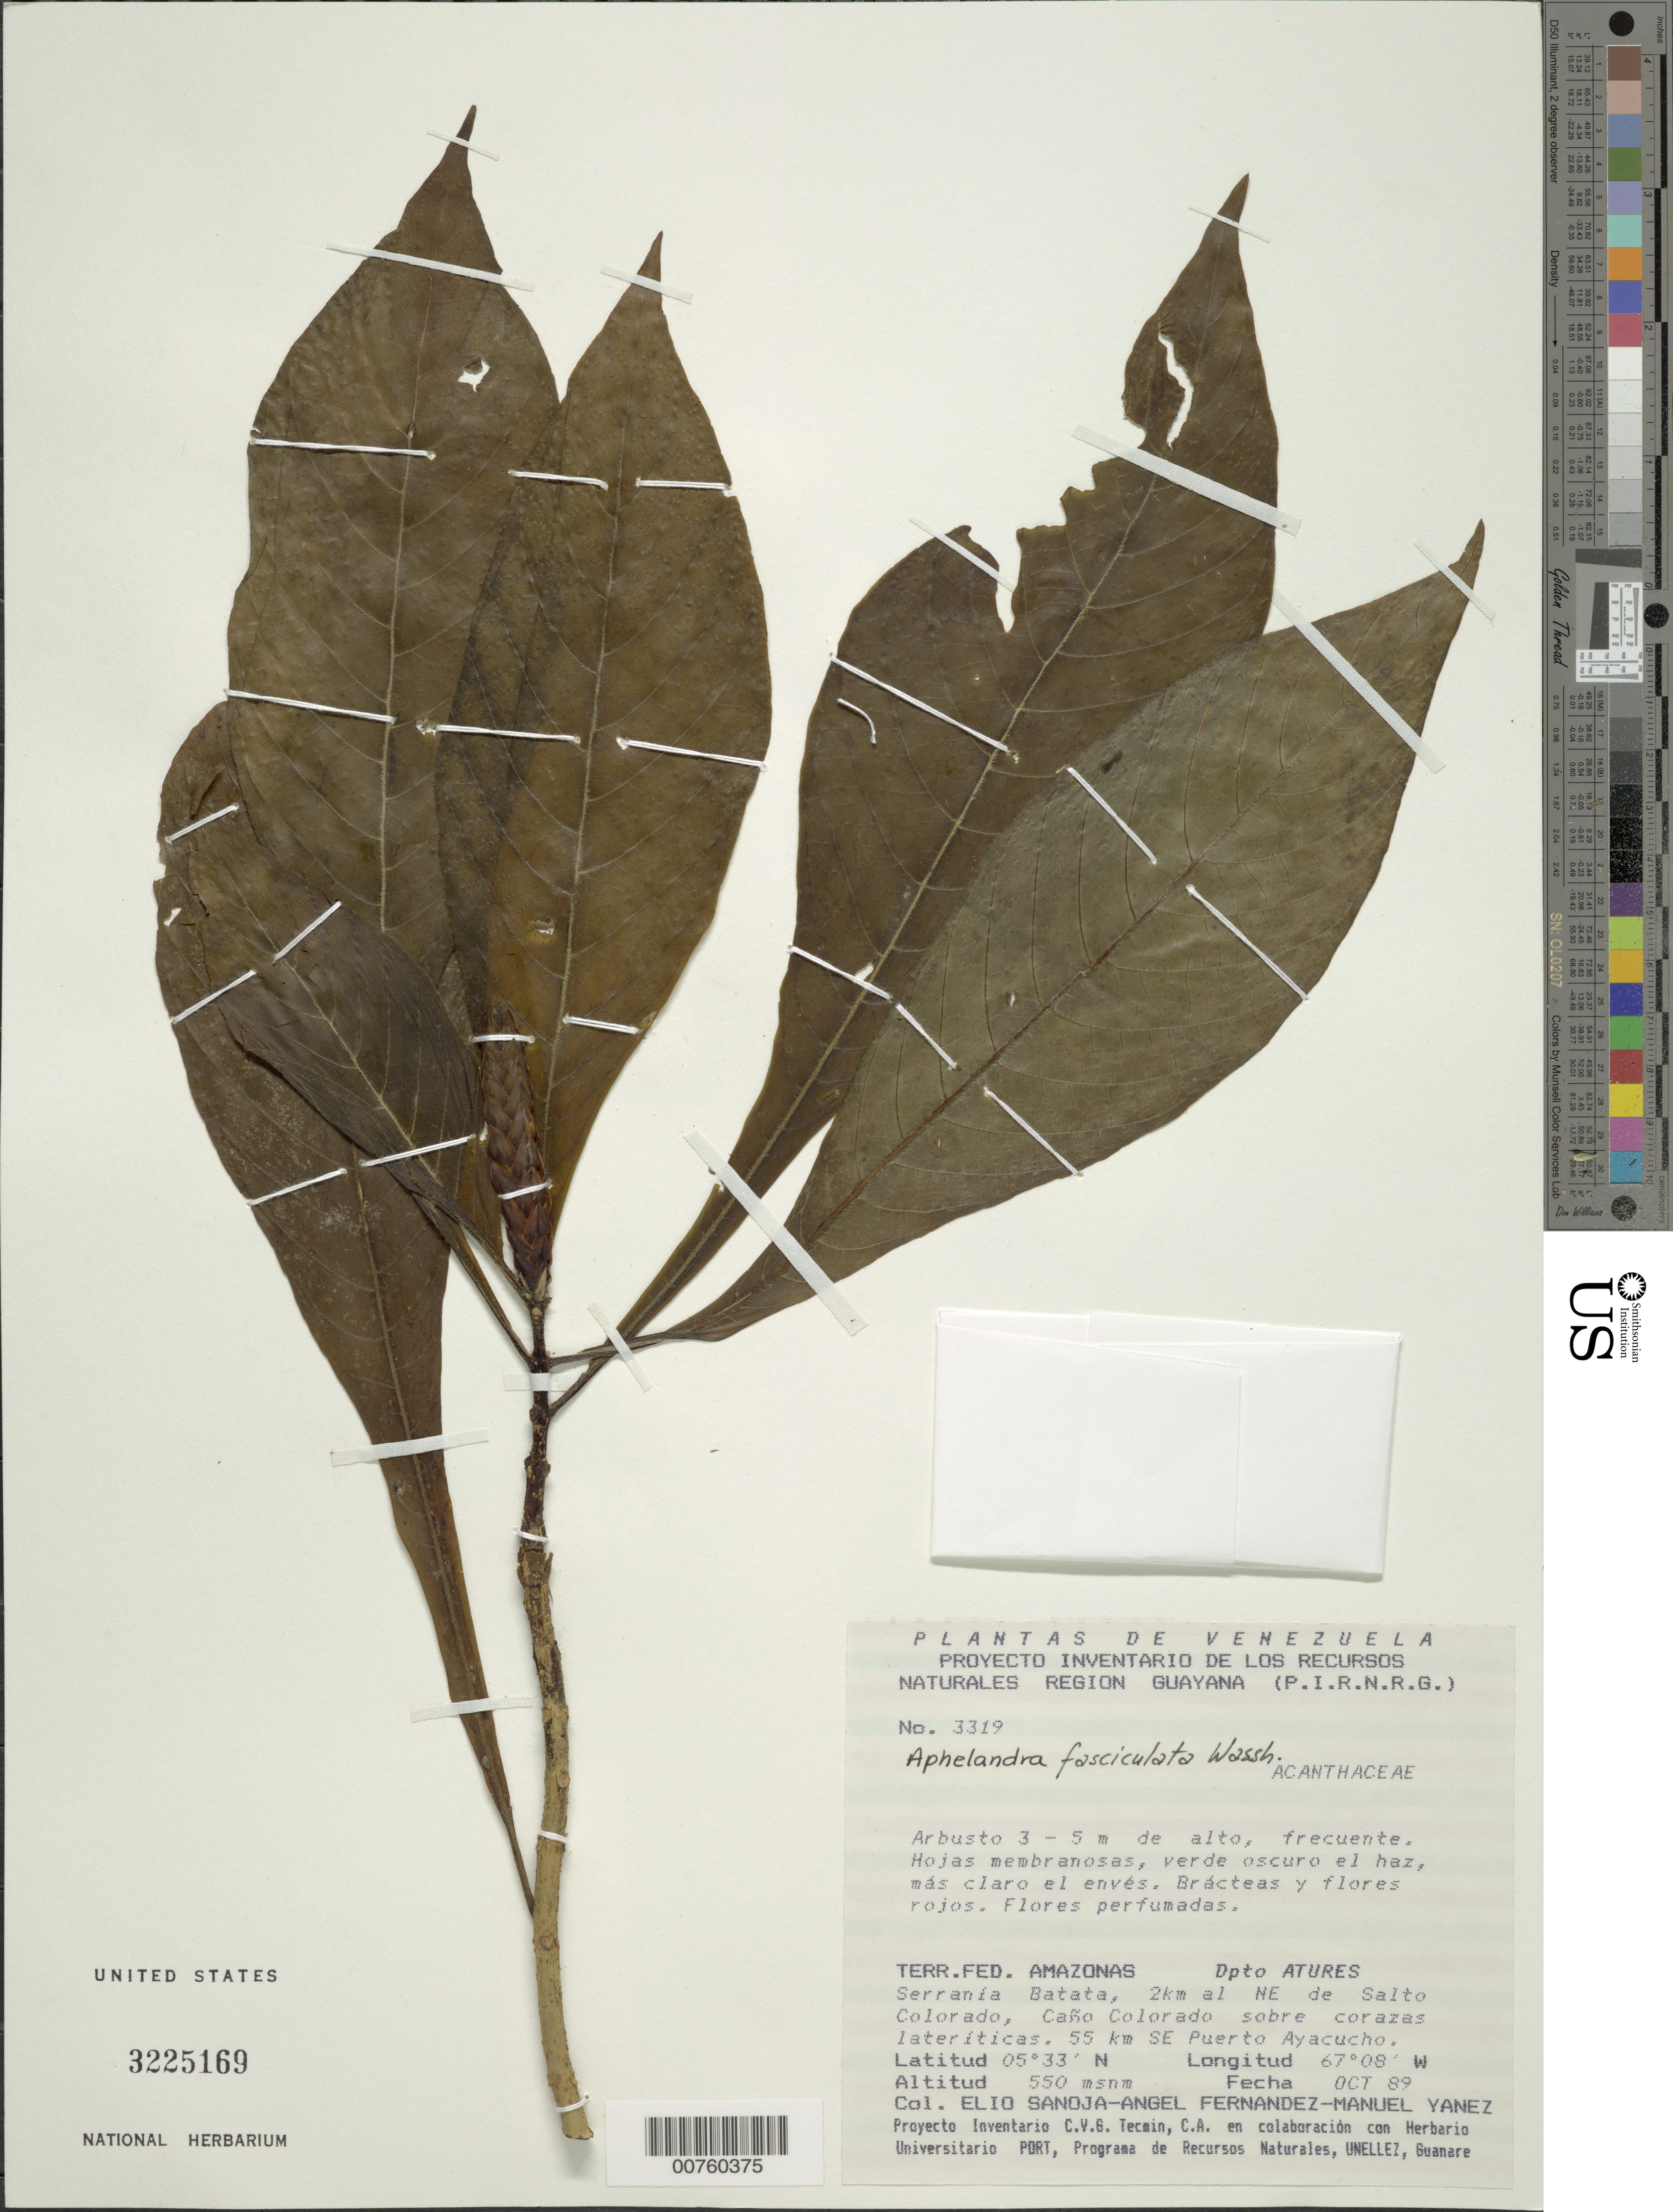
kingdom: Plantae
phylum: Tracheophyta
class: Magnoliopsida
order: Lamiales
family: Acanthaceae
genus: Aphelandra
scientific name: Aphelandra fasciculata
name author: Wassh.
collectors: E. Sanoja, Á. Fernández & M. Yanez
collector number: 3319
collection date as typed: Transcribed d/m/y: /10/89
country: Venezuela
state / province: Amazonas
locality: Terr. Fed. Amazonas, Dpto Atures, Serranía Batata, 2km al NE de Salto Colorado, Caño Colorado sobre corazas lateriticas. 55 km SE Puerto Ayacucho.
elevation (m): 550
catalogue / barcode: US 3225169